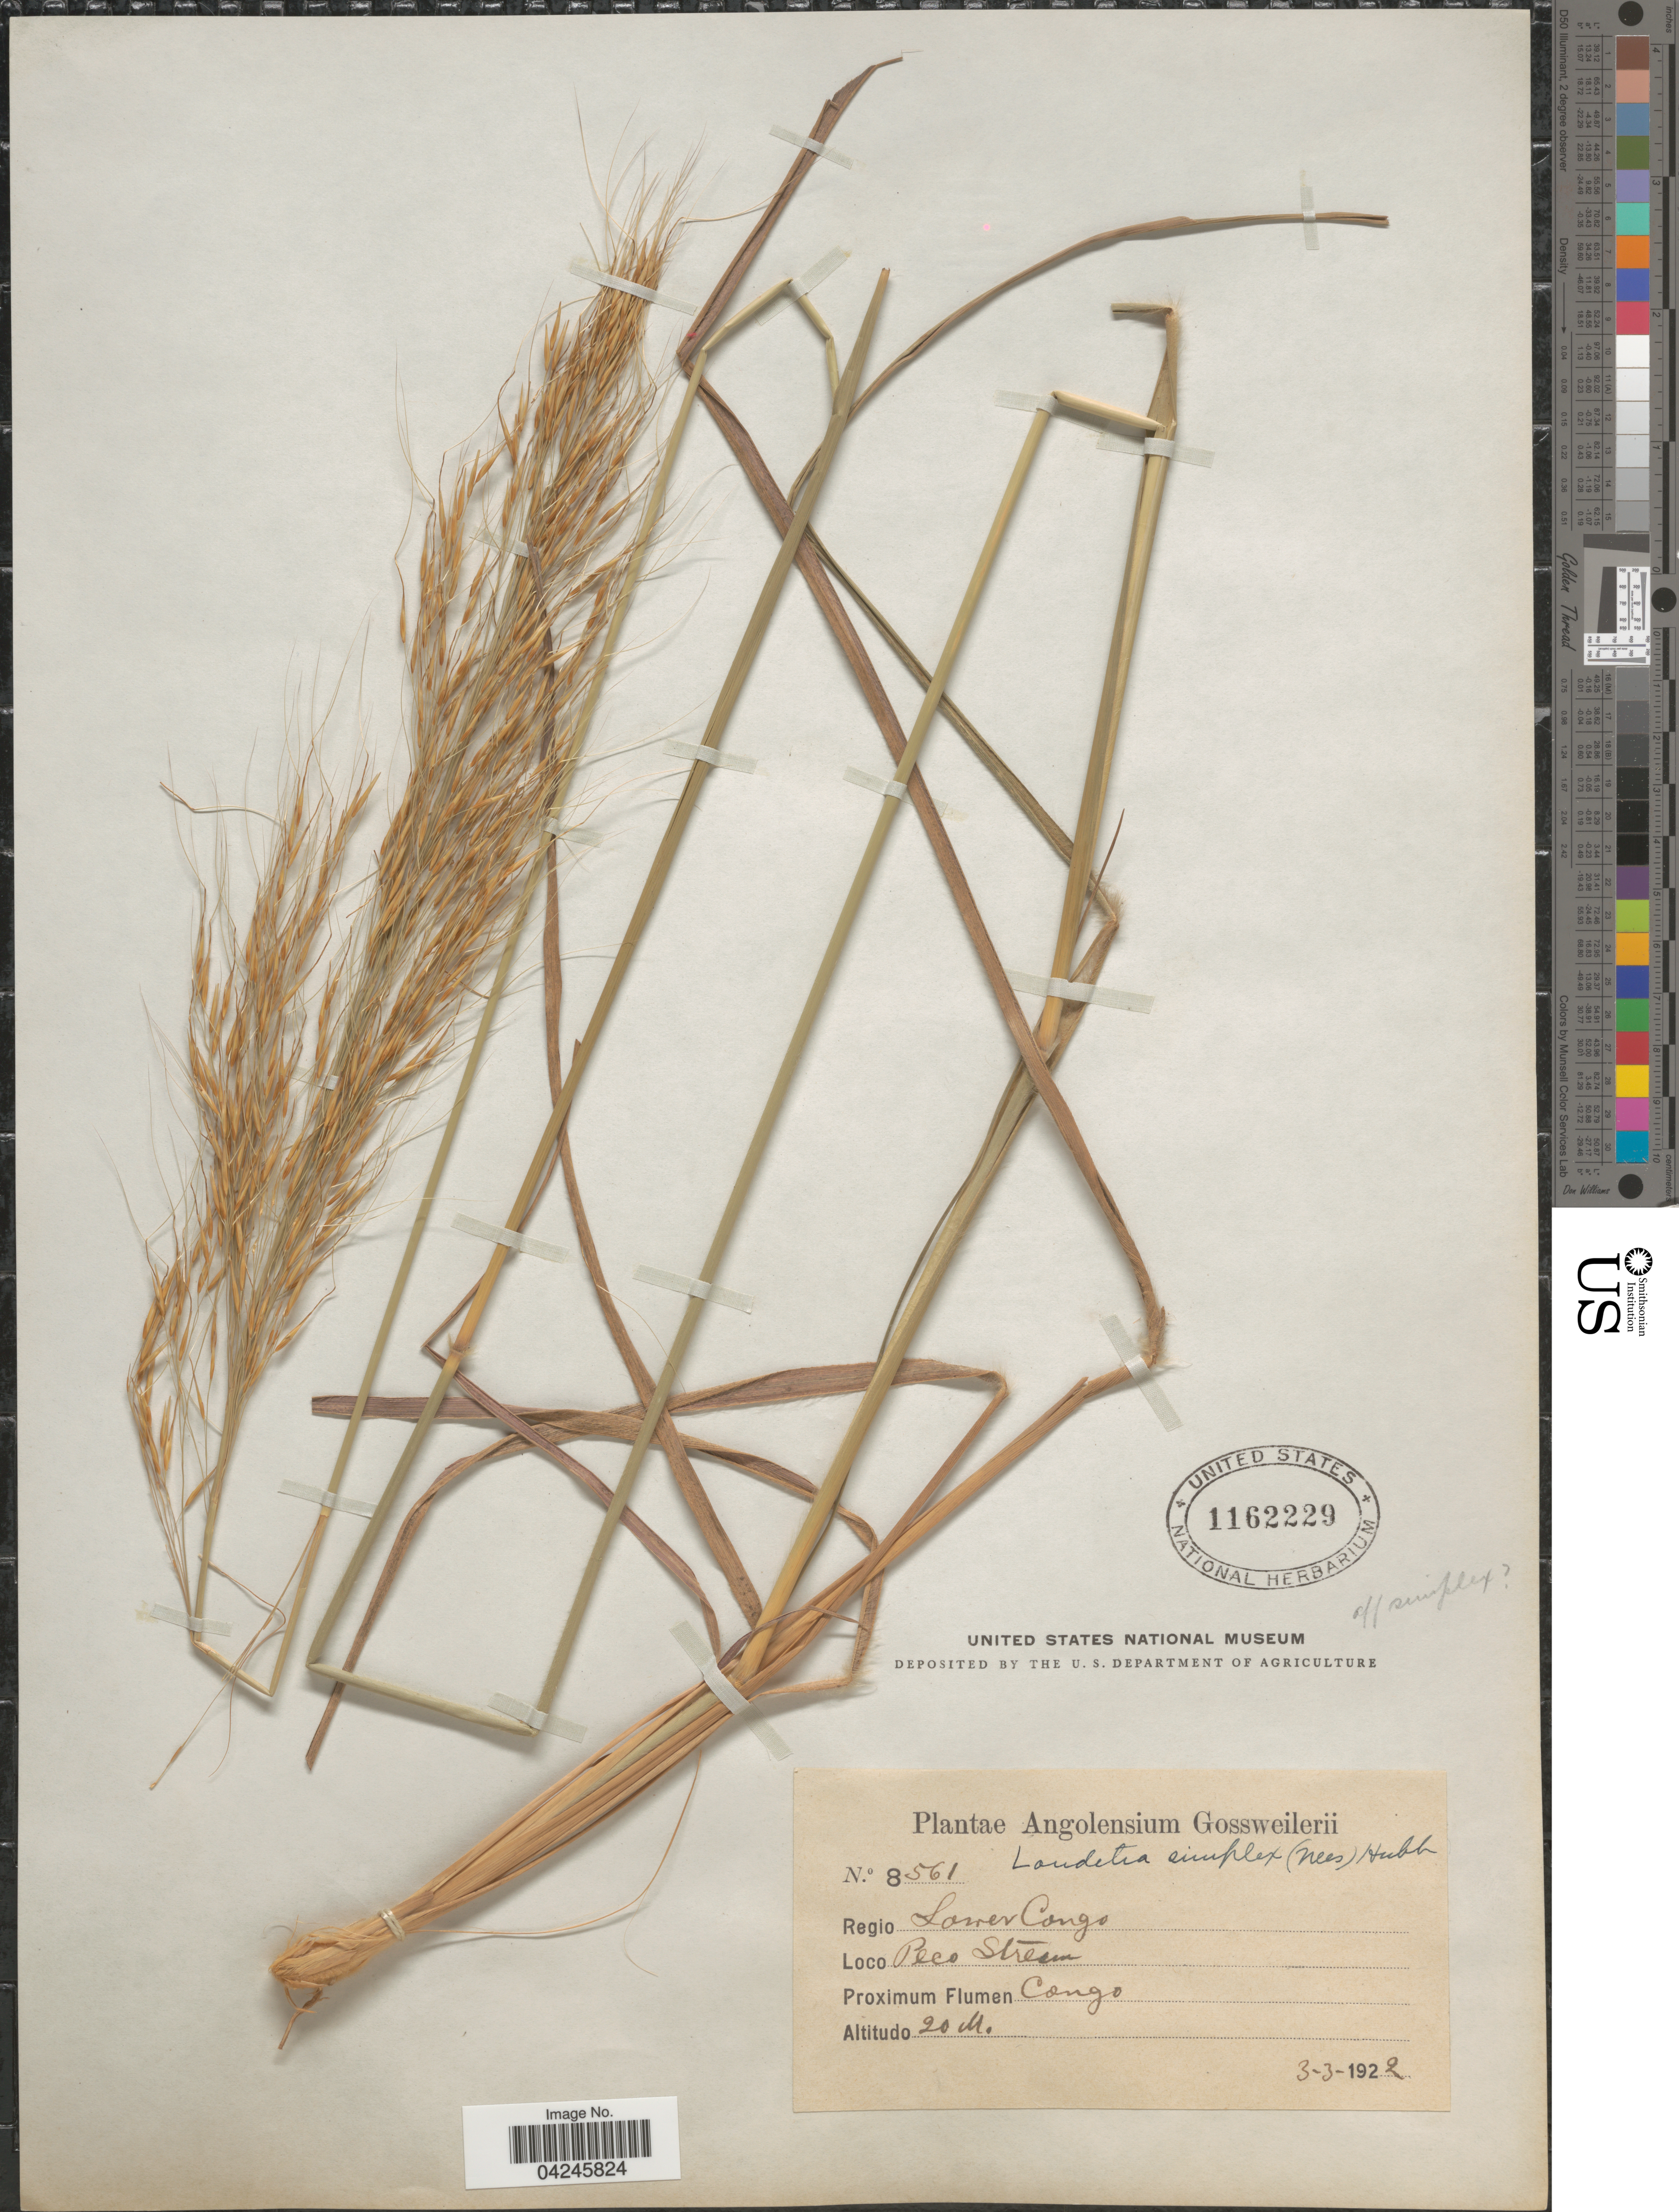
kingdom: Plantae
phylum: Tracheophyta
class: Liliopsida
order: Poales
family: Poaceae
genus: Loudetia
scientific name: Loudetia simplex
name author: (Nees) C.E. Hubb.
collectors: -. Gossweiler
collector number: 8561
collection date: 1922-03-03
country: Angola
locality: Regio Lower Congo. Peco Stream. Proximum Flumen Congo.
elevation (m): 20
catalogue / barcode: US 1162229